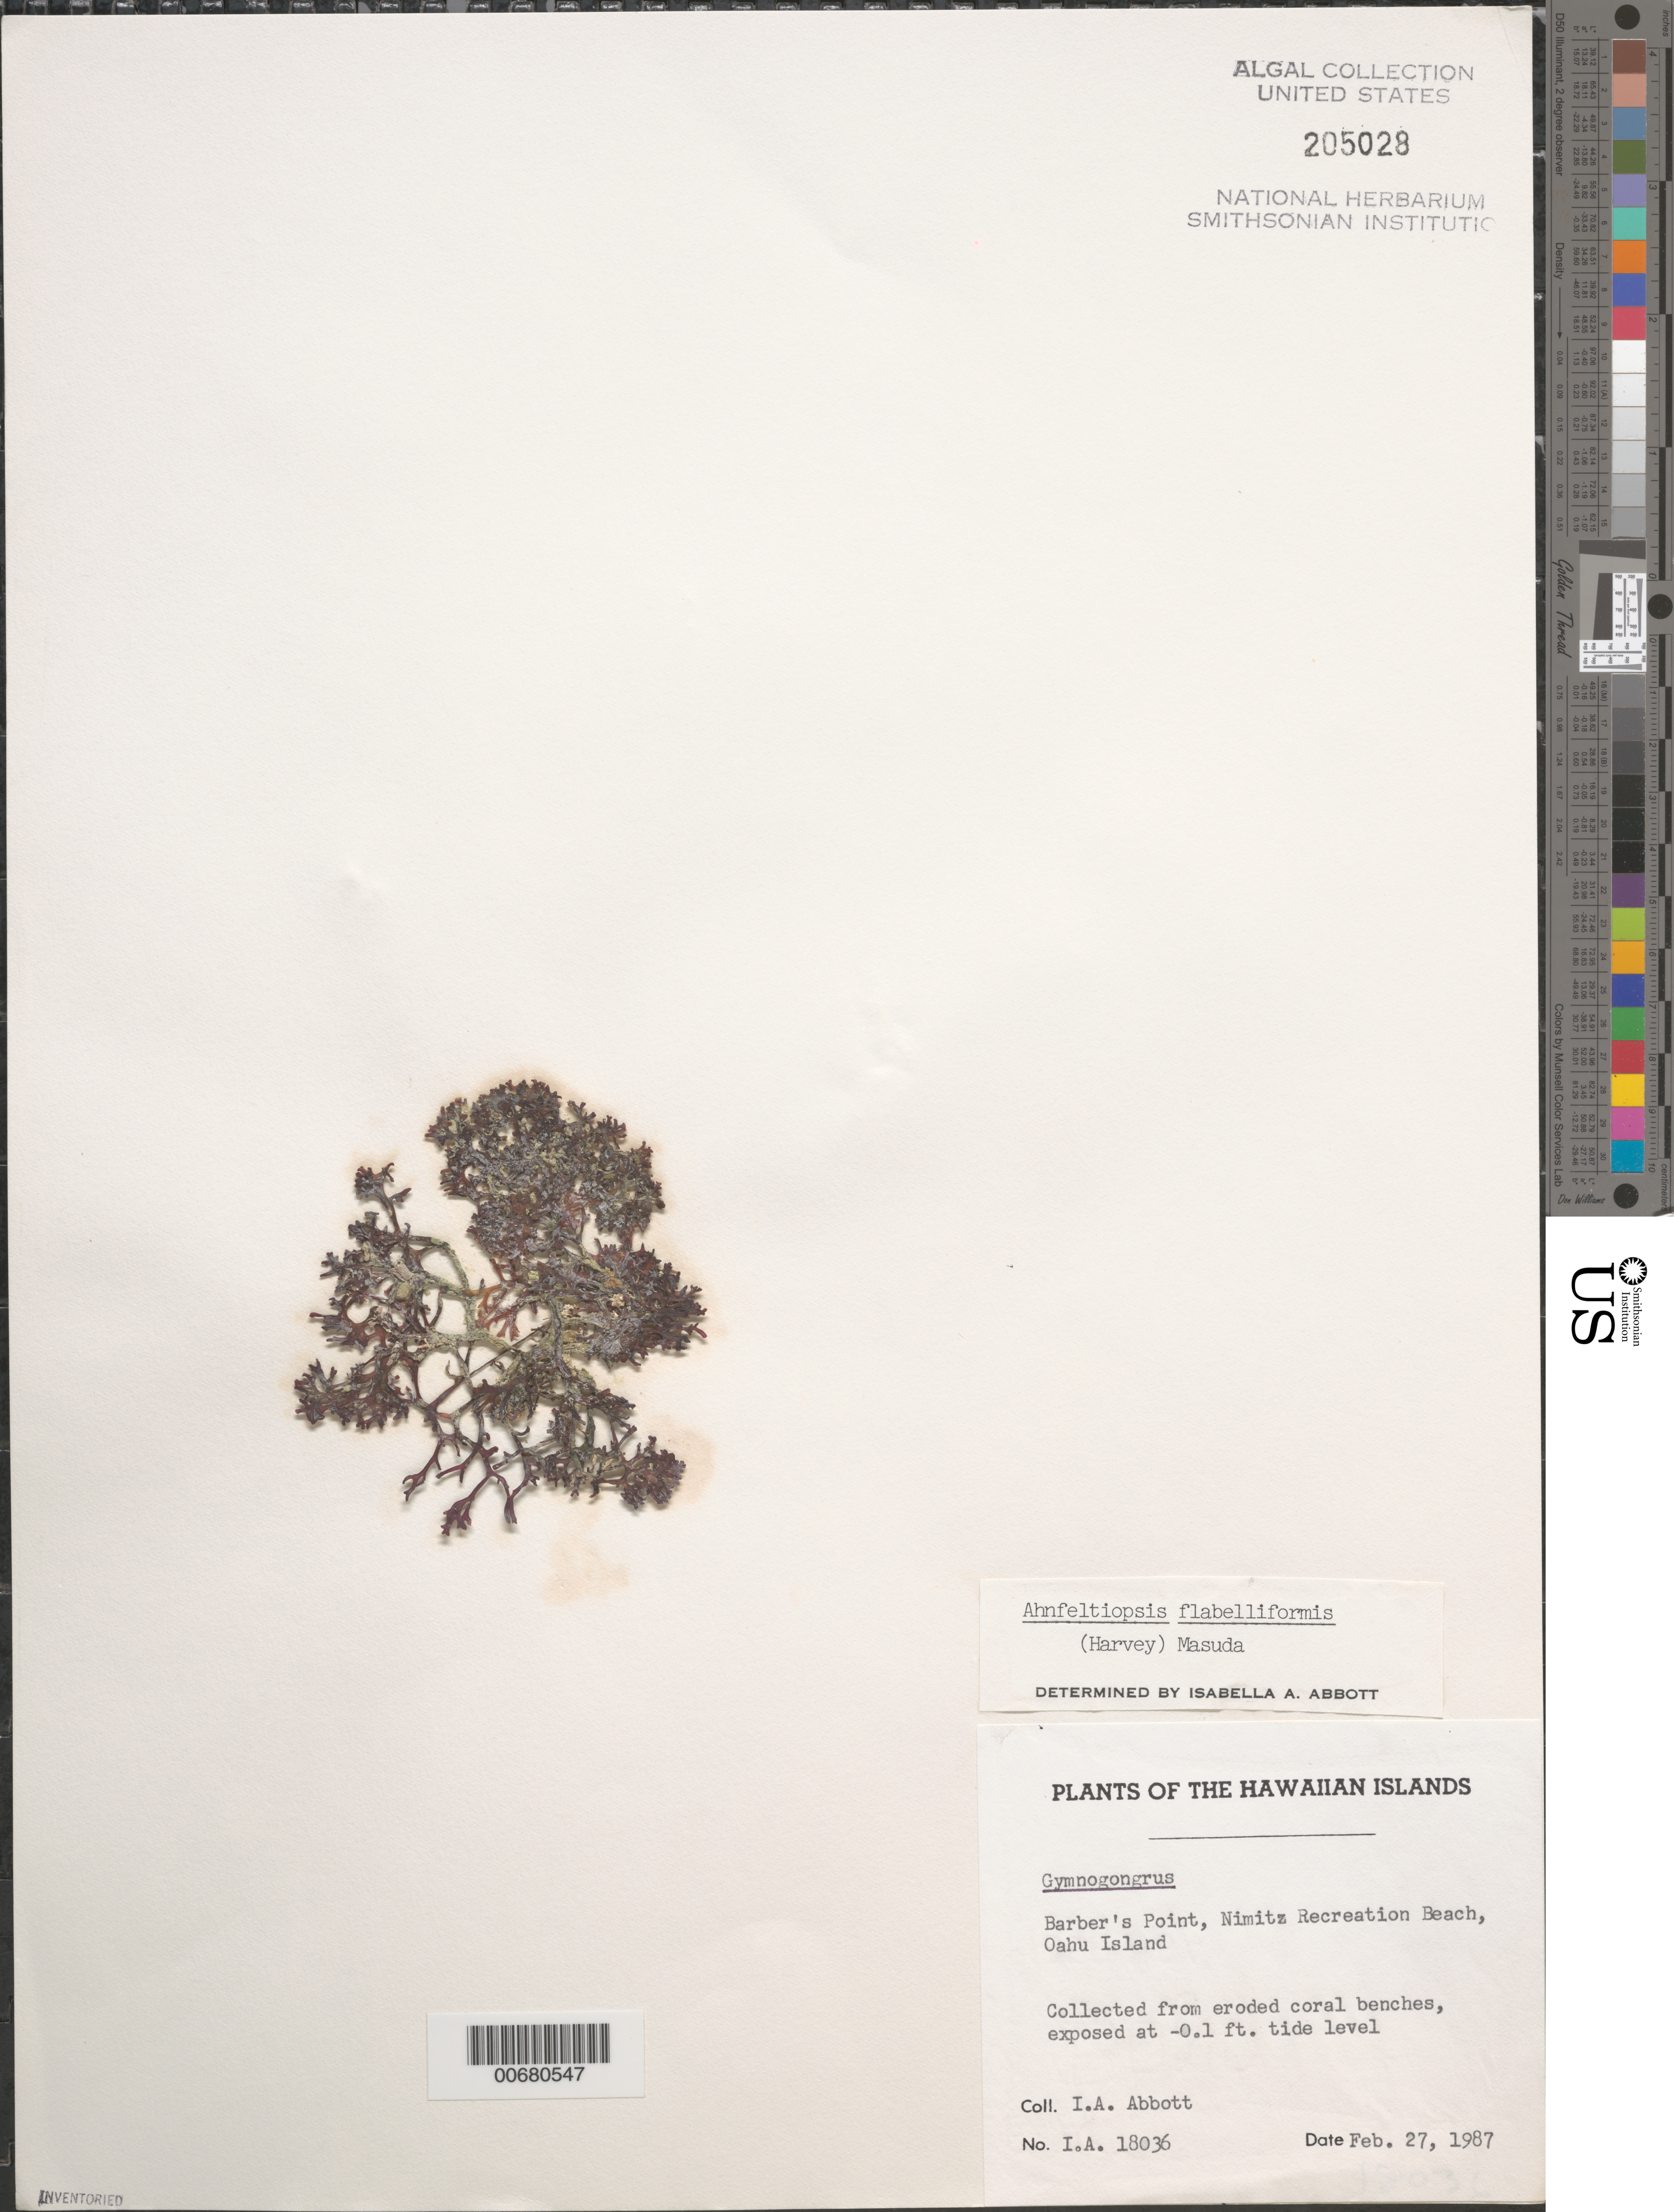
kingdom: Plantae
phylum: Rhodophyta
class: Florideophyceae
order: Gigartinales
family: Phyllophoraceae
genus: Ahnfeltiopsis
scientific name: Ahnfeltiopsis flabelliformis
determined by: Abbott, Isabella A.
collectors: I. A. Abbott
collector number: IAA 18036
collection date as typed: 27 Feb 1987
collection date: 1987-02-27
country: United States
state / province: Hawaii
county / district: Honolulu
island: Oahu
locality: Barbers Point (Barber's Point), Nimitz Recreation Beach or Nimitz Recreation Field (Naval Air Station)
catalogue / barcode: US 205028